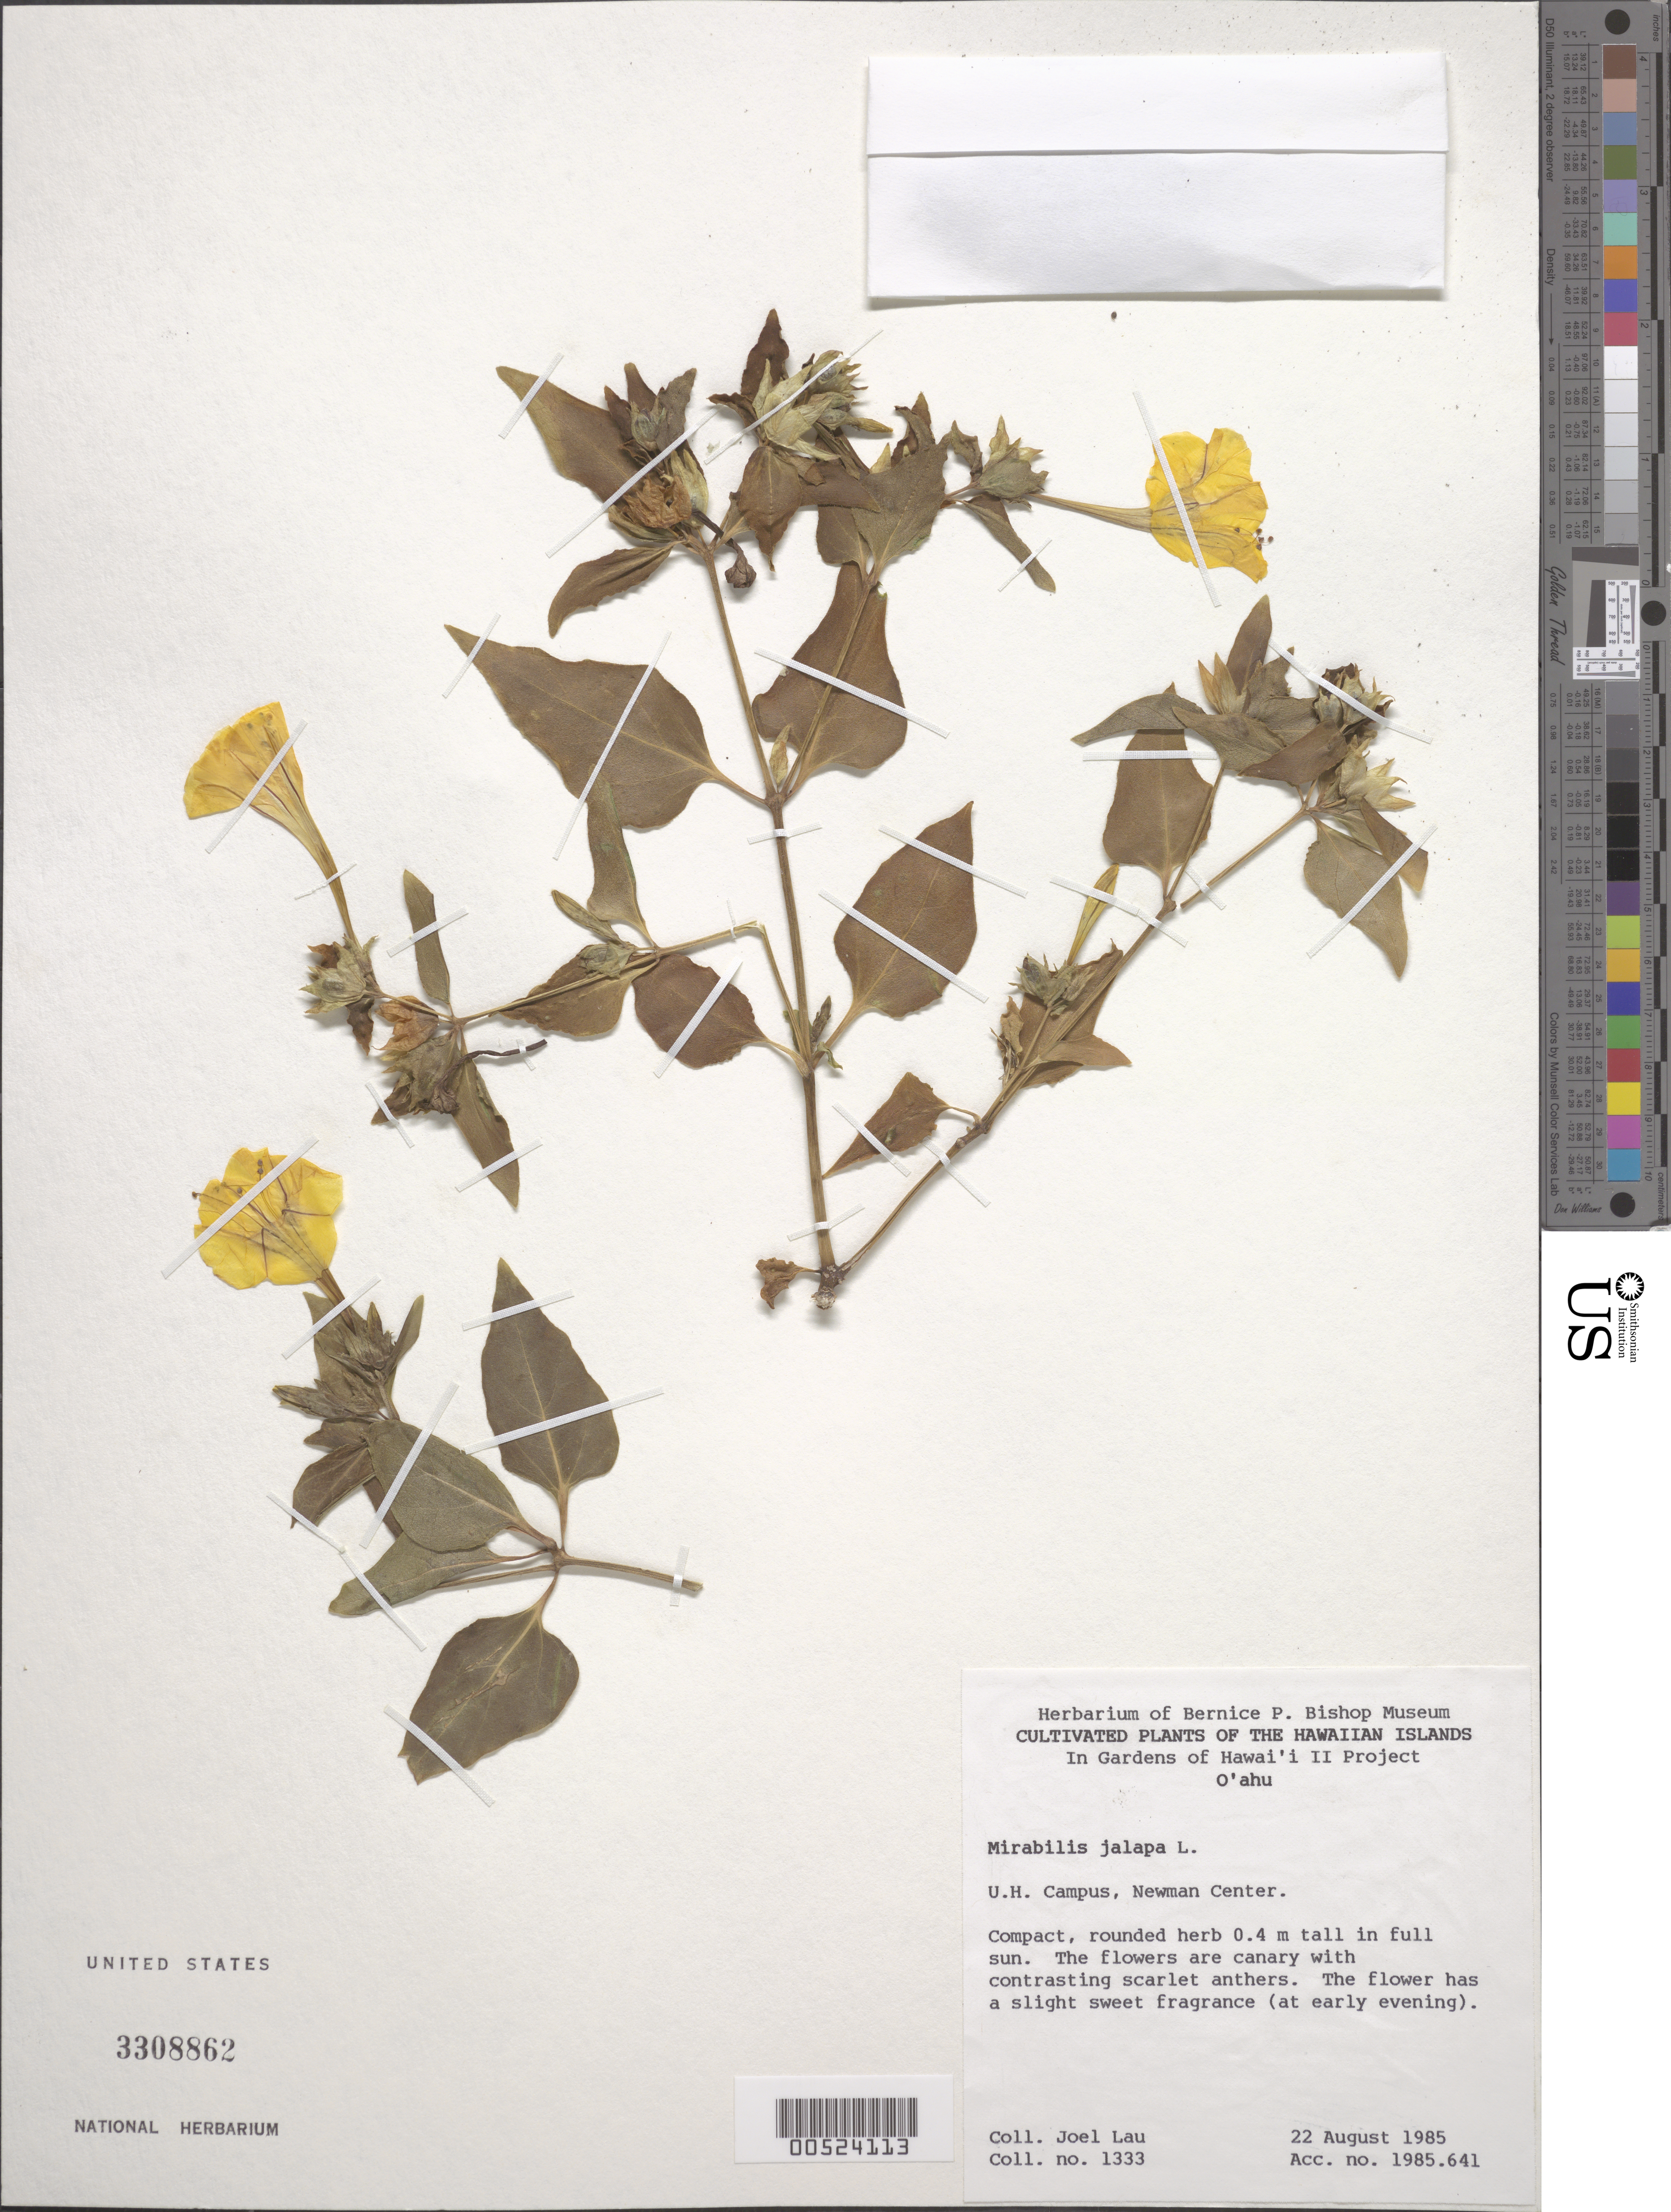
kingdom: Plantae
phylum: Tracheophyta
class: Magnoliopsida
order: Caryophyllales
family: Nyctaginaceae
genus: Mirabilis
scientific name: Mirabilis jalapa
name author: L.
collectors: J. Lau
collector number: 1333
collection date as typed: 22 Aug 1985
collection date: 1985-08-22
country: United States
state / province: Hawaii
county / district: Honolulu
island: Oahu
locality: U.H. Campus, Newman Center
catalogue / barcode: US 3308862